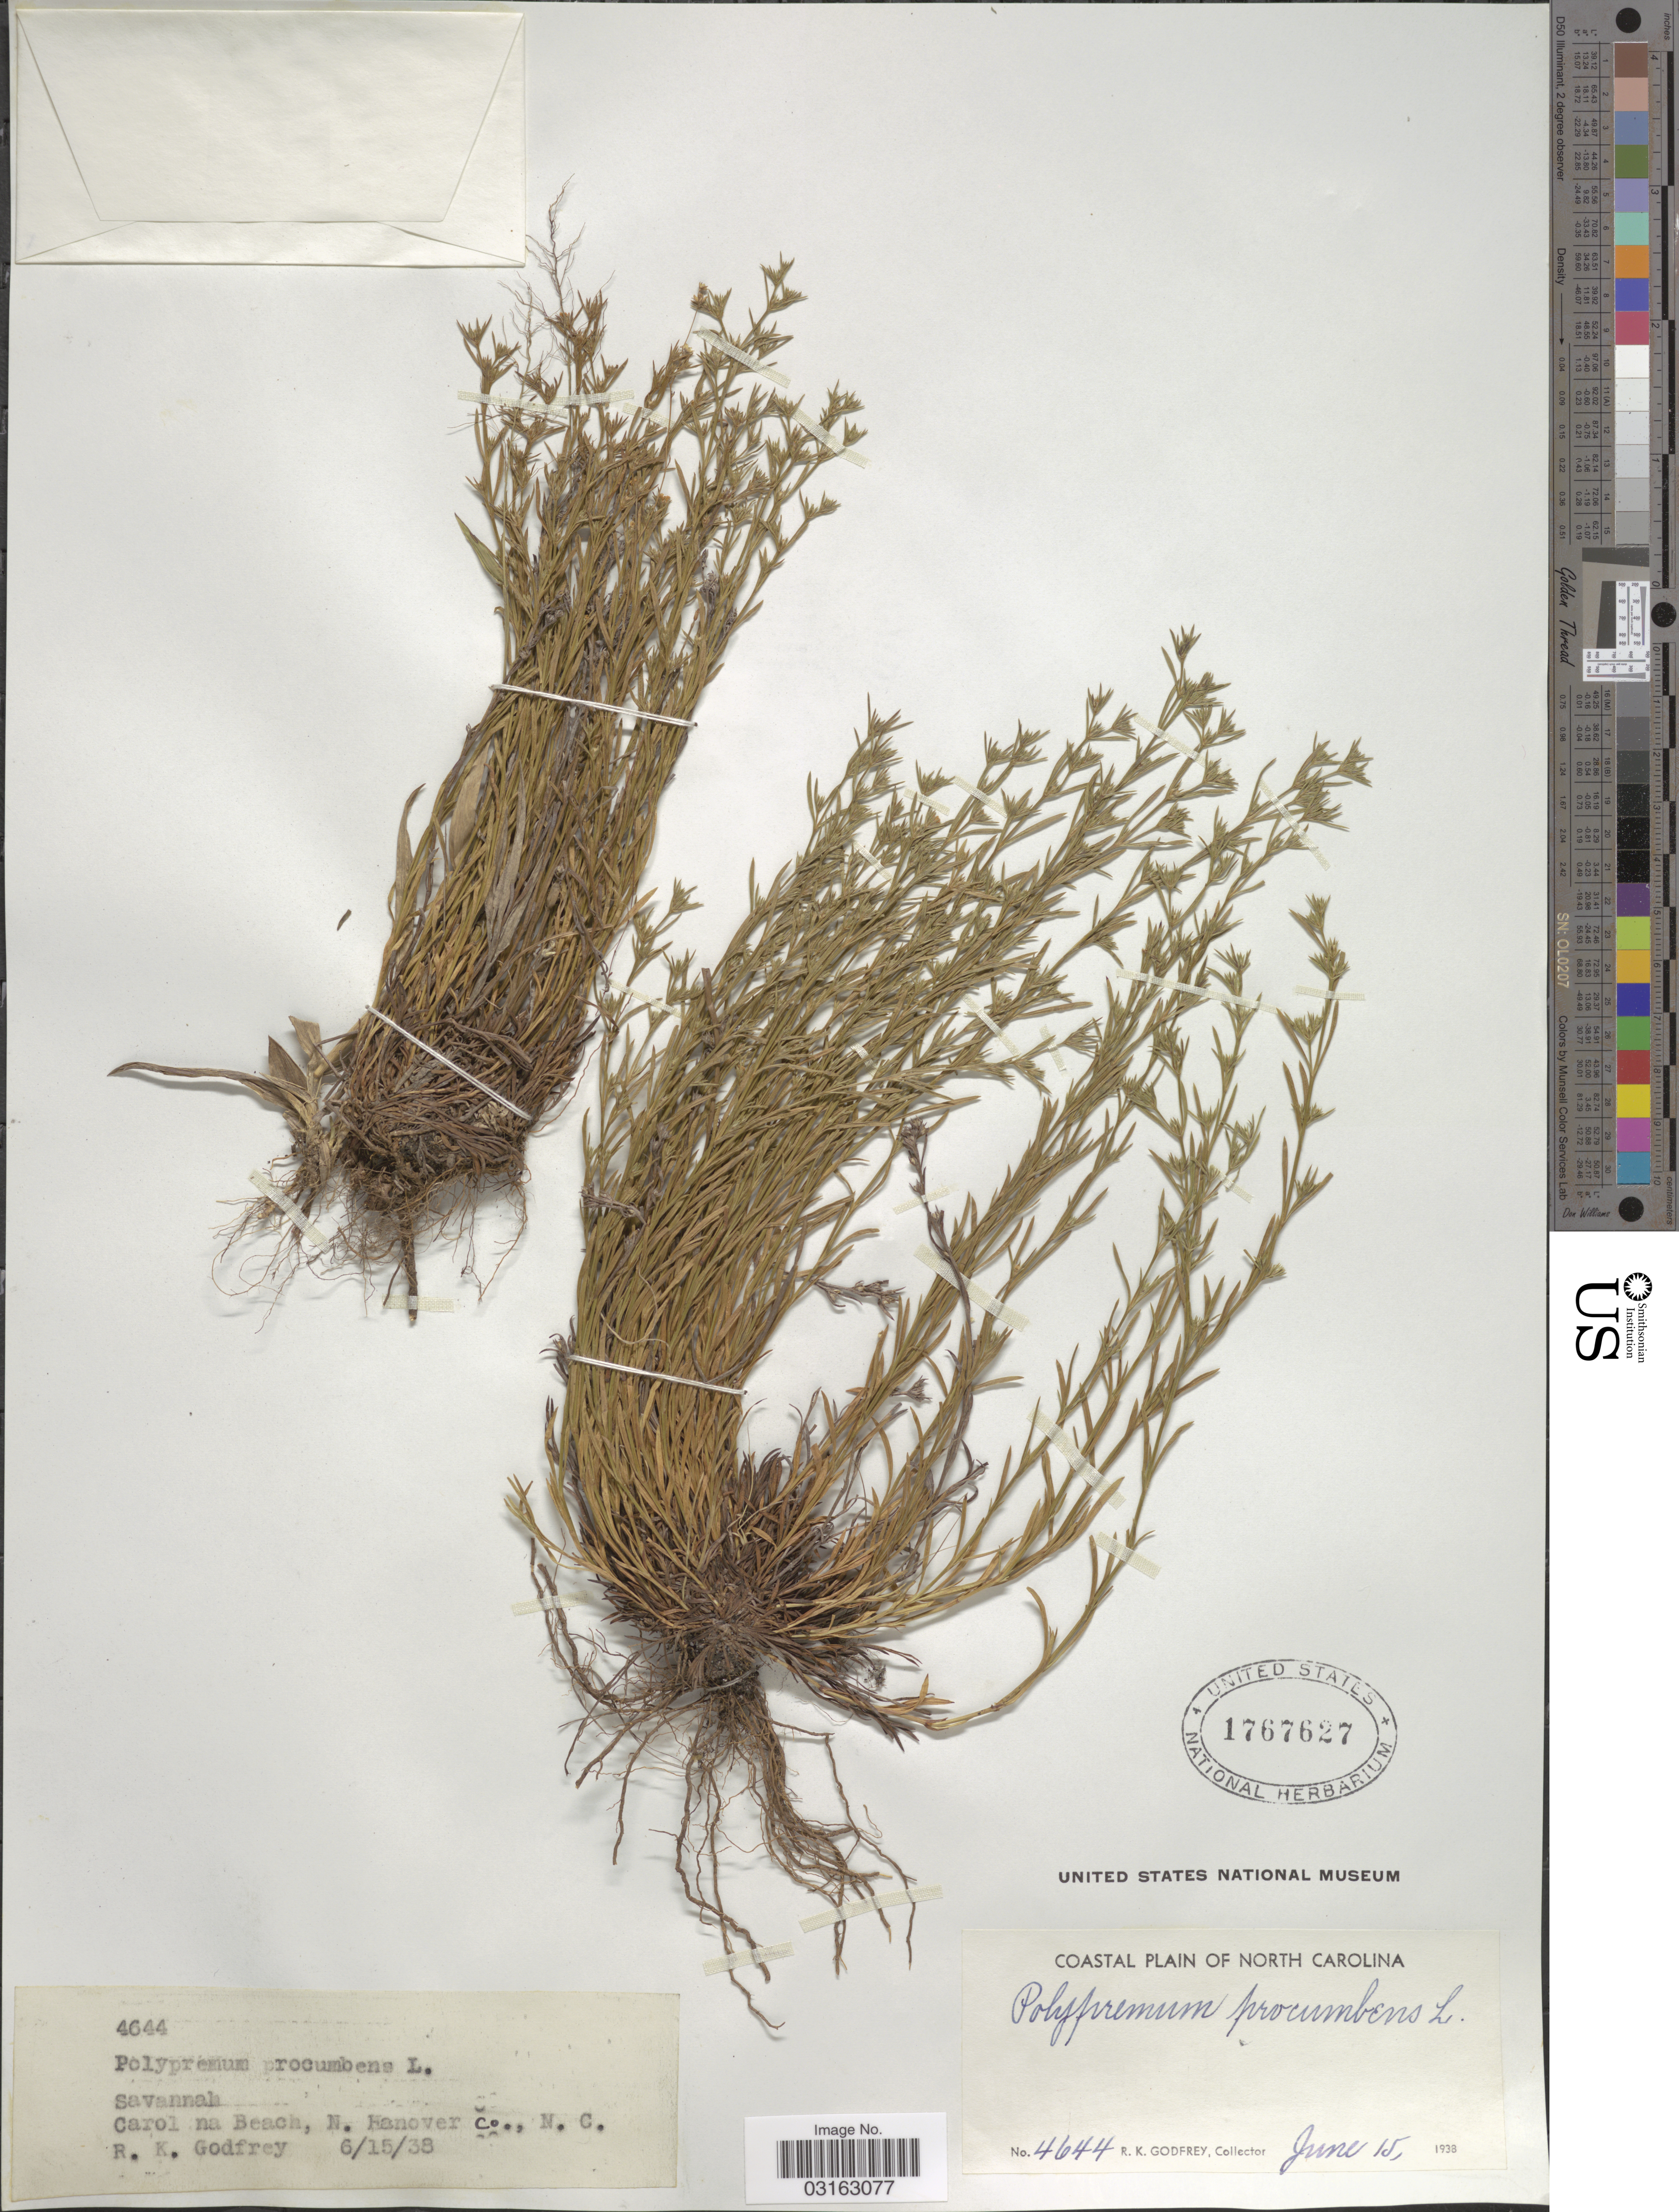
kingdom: Plantae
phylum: Tracheophyta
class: Magnoliopsida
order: Lamiales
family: Tetrachondraceae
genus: Polypremum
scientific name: Polypremum procumbens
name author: L.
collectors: R. K. Godfrey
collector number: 4644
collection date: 1938-06-15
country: United States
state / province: North Carolina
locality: Coastal Plain of North Carolina. Carol na Beach, N. Hanover C., N. C.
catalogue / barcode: US 1767627